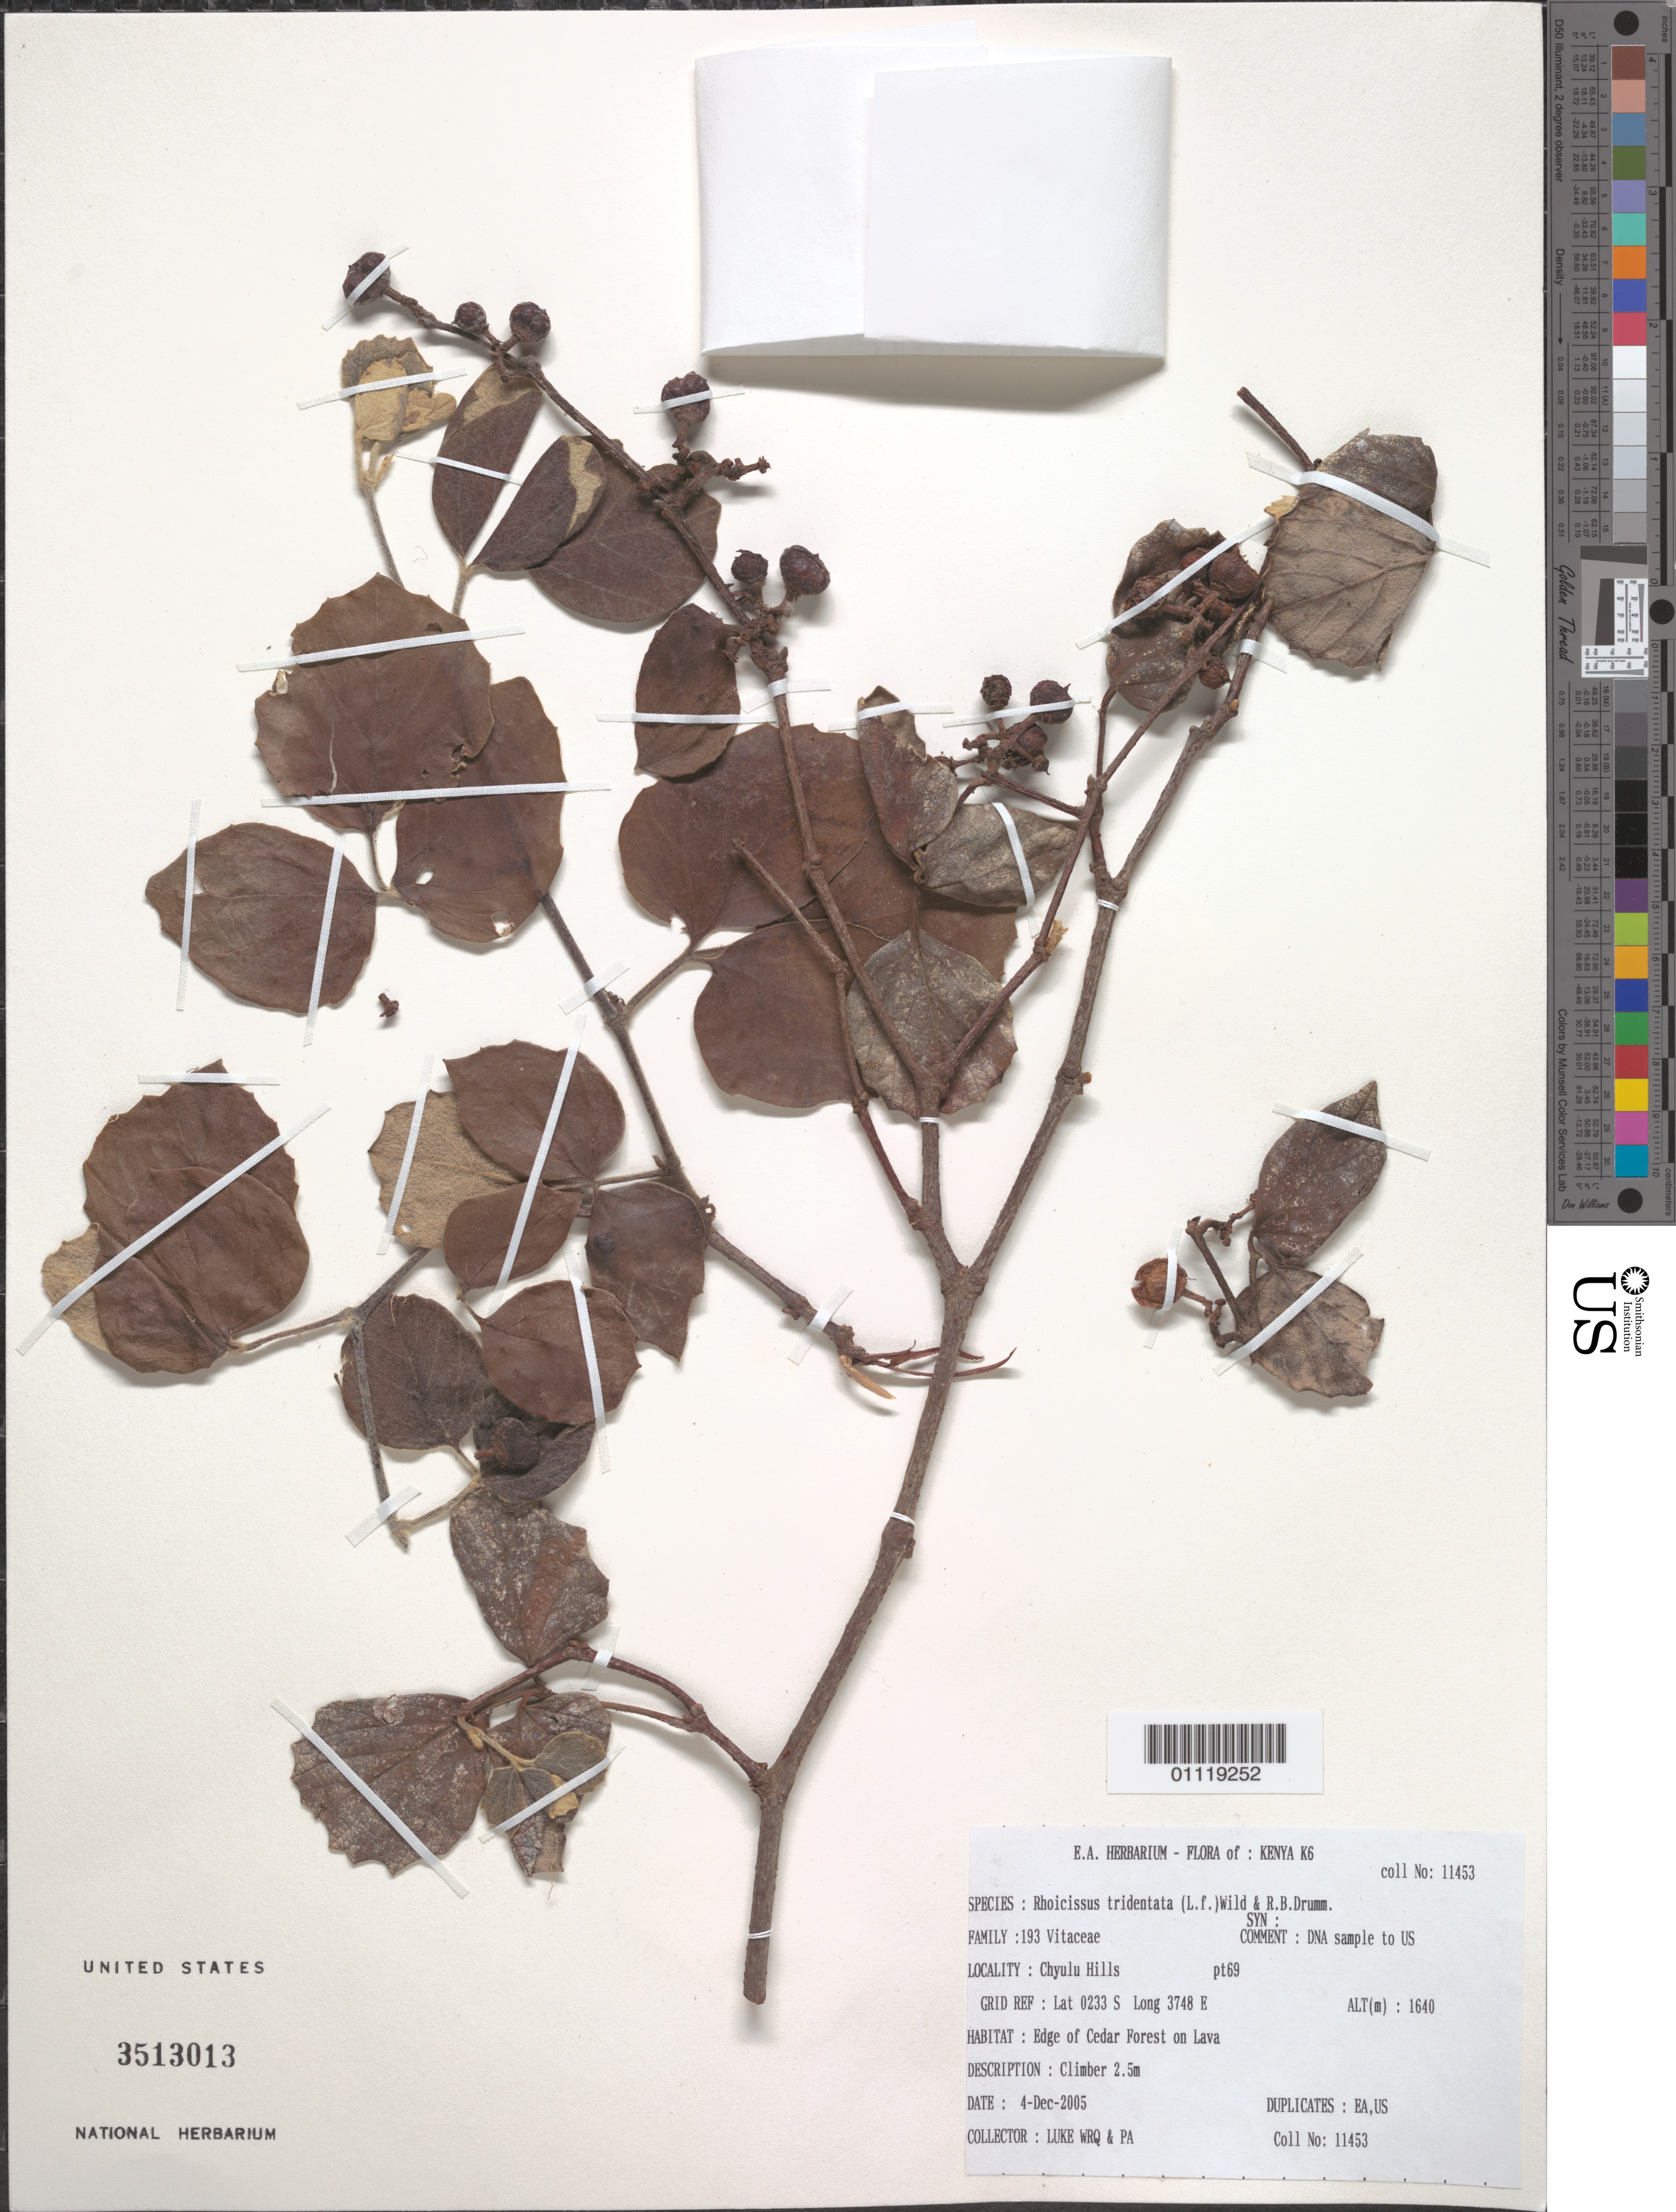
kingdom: Plantae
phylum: Tracheophyta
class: Magnoliopsida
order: Vitales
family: Vitaceae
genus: Rhoicissus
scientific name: Rhoicissus tridentata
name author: (L. f.) Wild & R.B. Drumm.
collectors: Q. Luke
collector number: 11453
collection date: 2005-12-04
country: Kenya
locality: Chyulu Hills.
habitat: Edge of Cedar Forest on Lava, climber.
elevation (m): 1640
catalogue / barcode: US 3513013